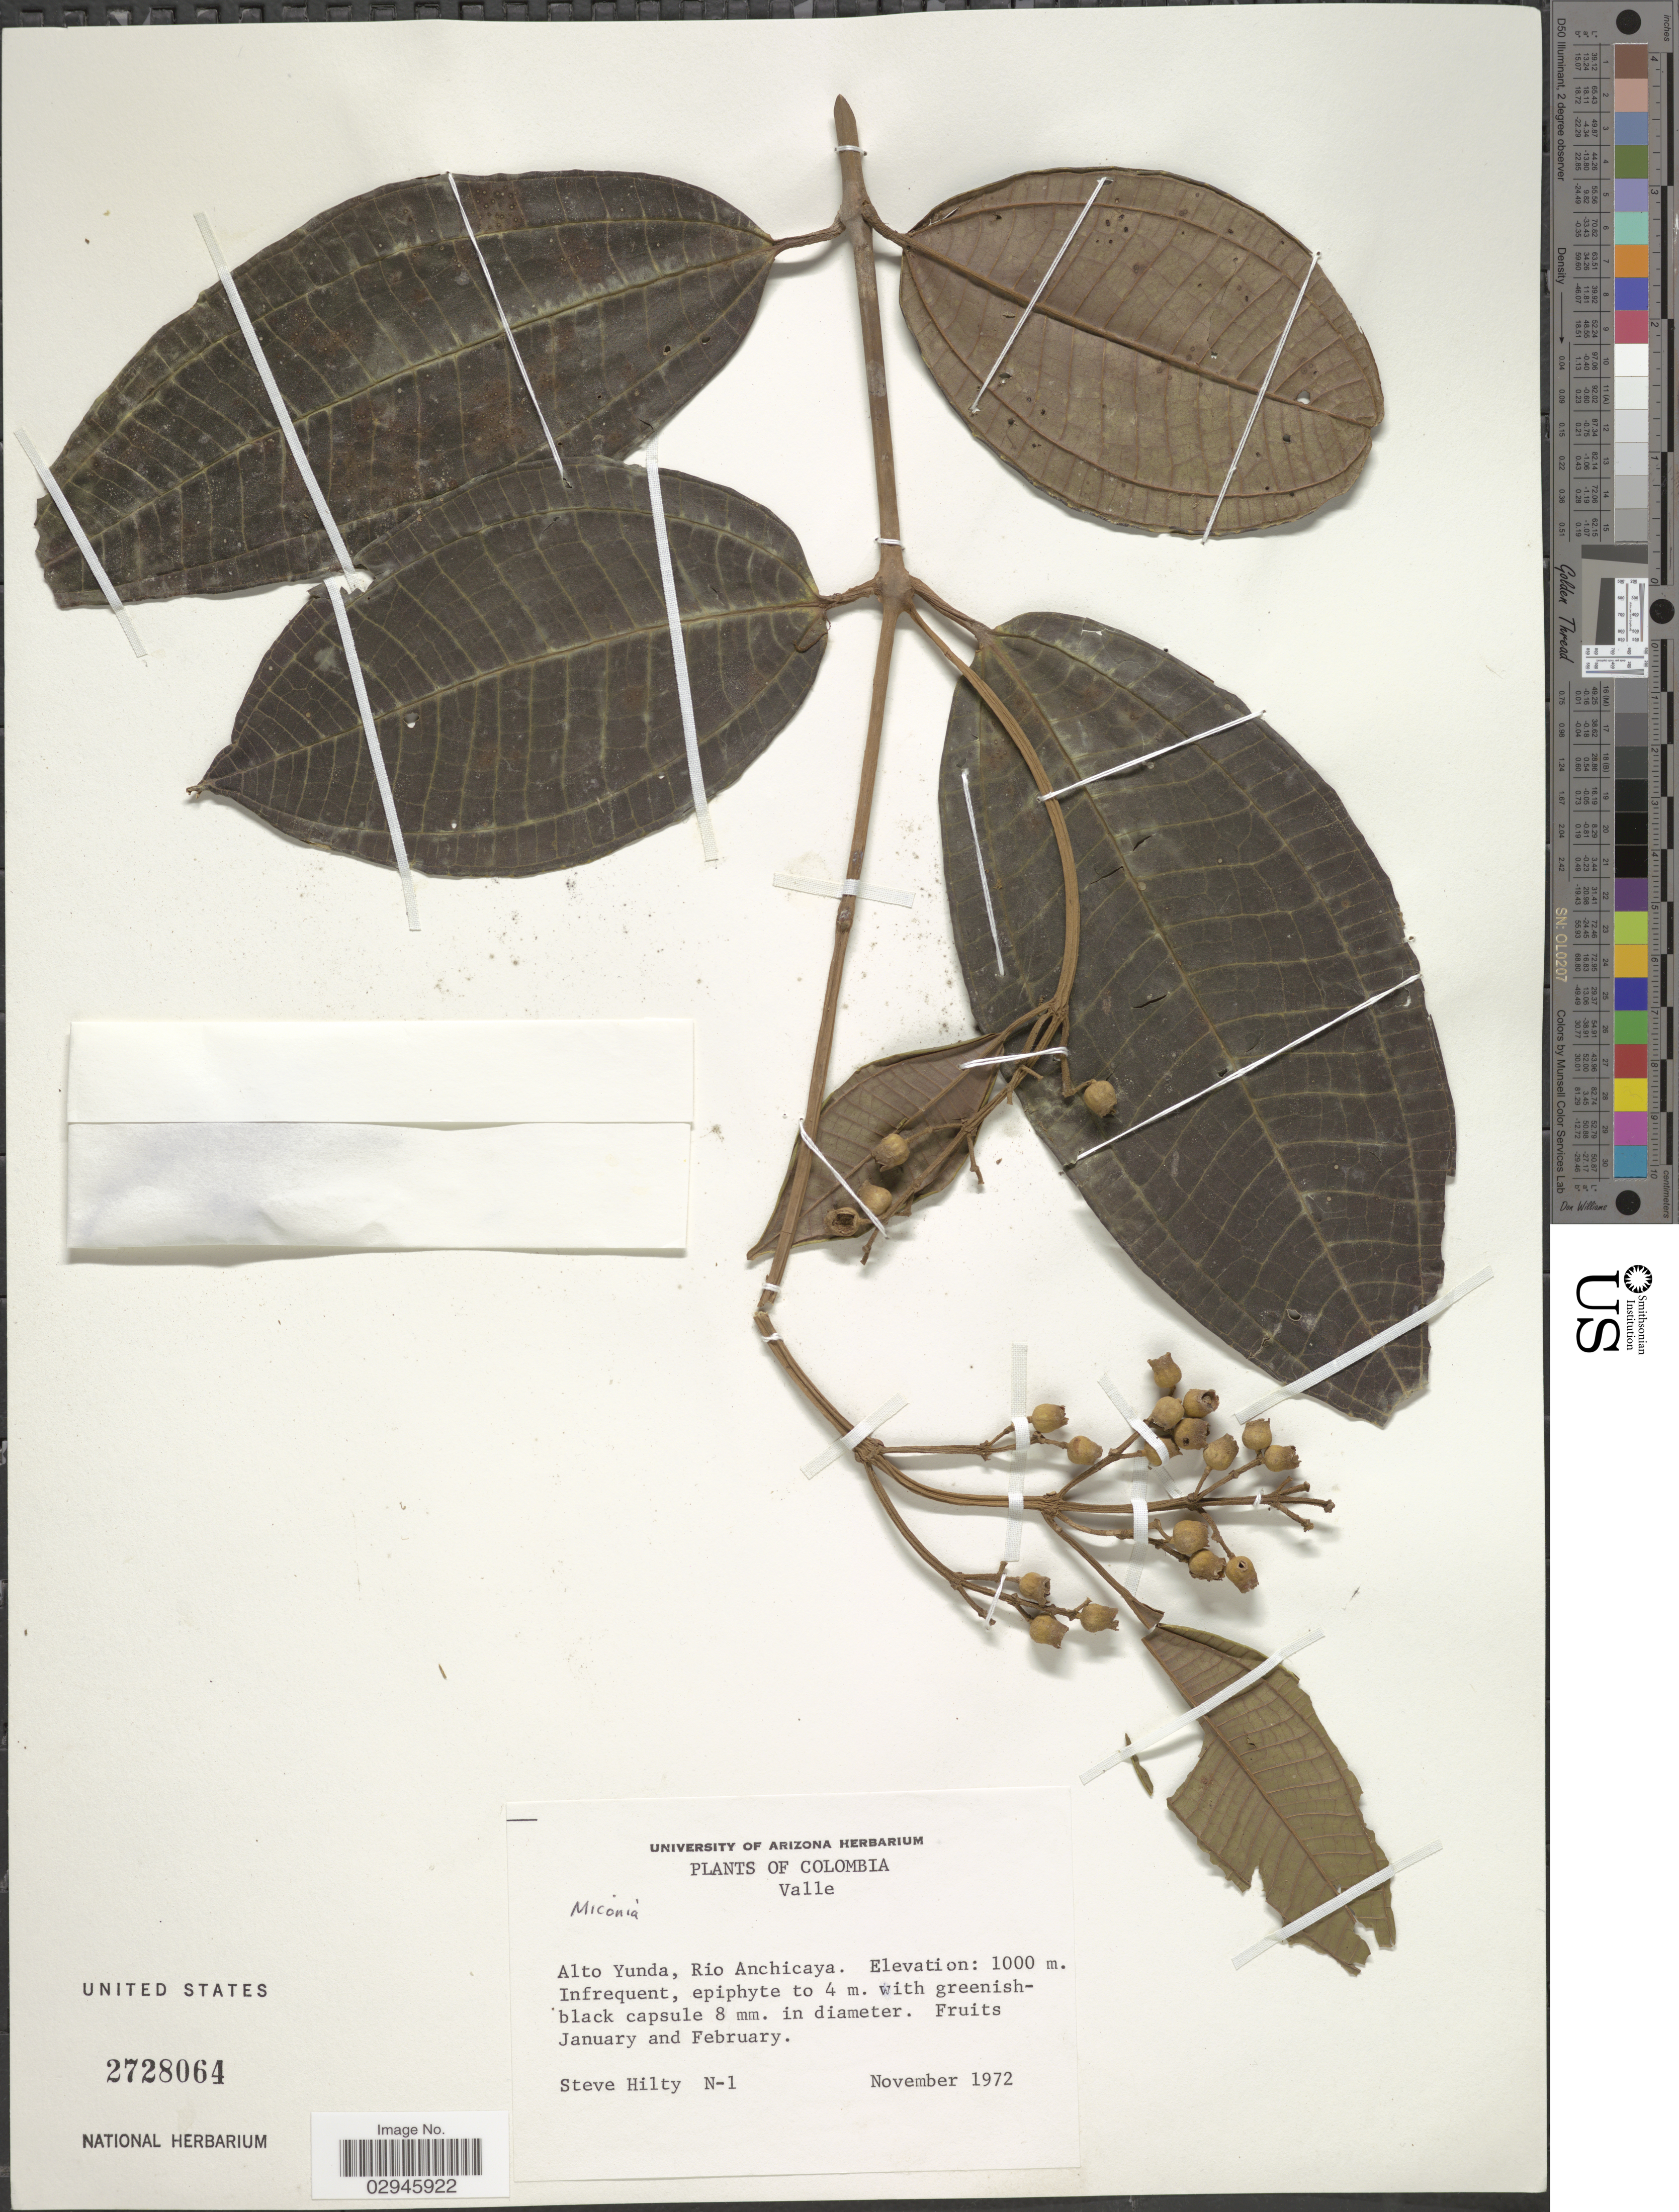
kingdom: Plantae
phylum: Tracheophyta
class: Magnoliopsida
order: Myrtales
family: Melastomataceae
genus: Miconia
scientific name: Miconia sp.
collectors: S. Hilty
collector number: N-1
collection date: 1972-11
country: Colombia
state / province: Valle del Cauca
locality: Valle. Alto Yunda, Rio Anchicaya.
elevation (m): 1000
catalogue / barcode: US 2728064